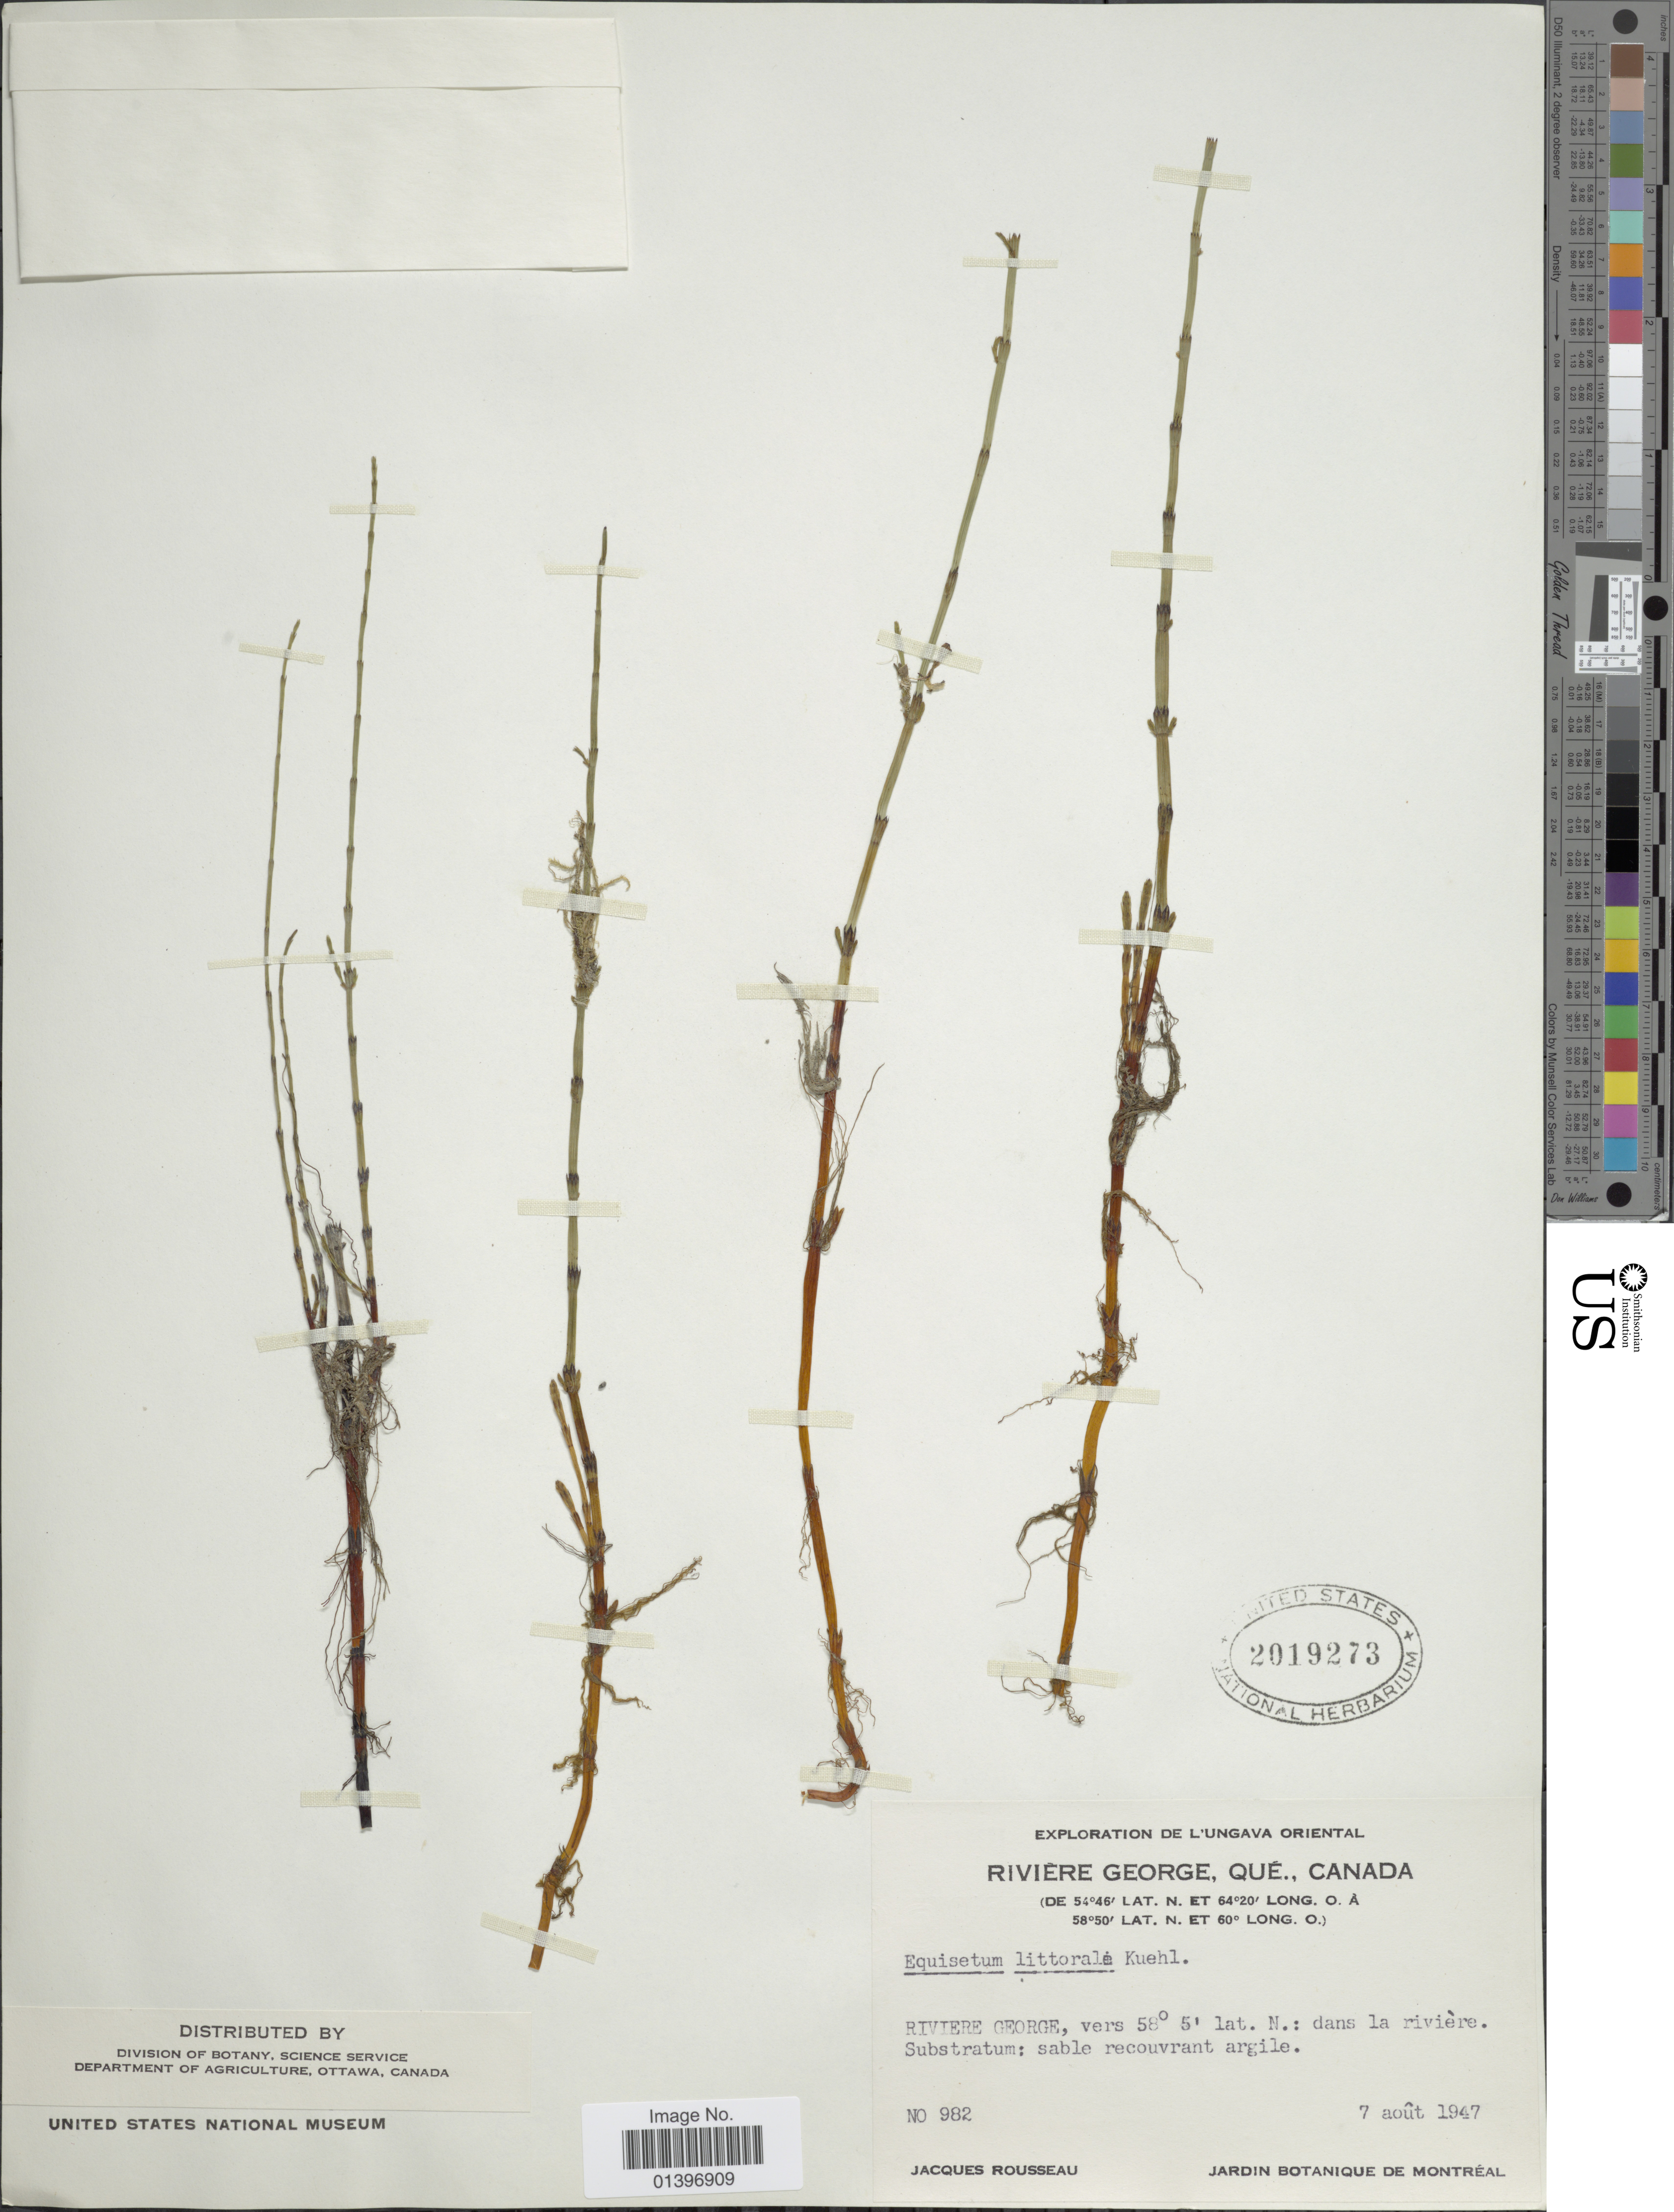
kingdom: Plantae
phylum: Tracheophyta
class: Polypodiopsida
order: Equisetales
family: Equisetaceae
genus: Equisetum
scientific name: Equisetum x litorale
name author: Kuhlw.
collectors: J. Rousseau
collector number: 982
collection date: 1947-08-07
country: Canada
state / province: Quebec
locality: Riviere George, dans la riviere, substratum: Sable recouvrant argile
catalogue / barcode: US 2019273